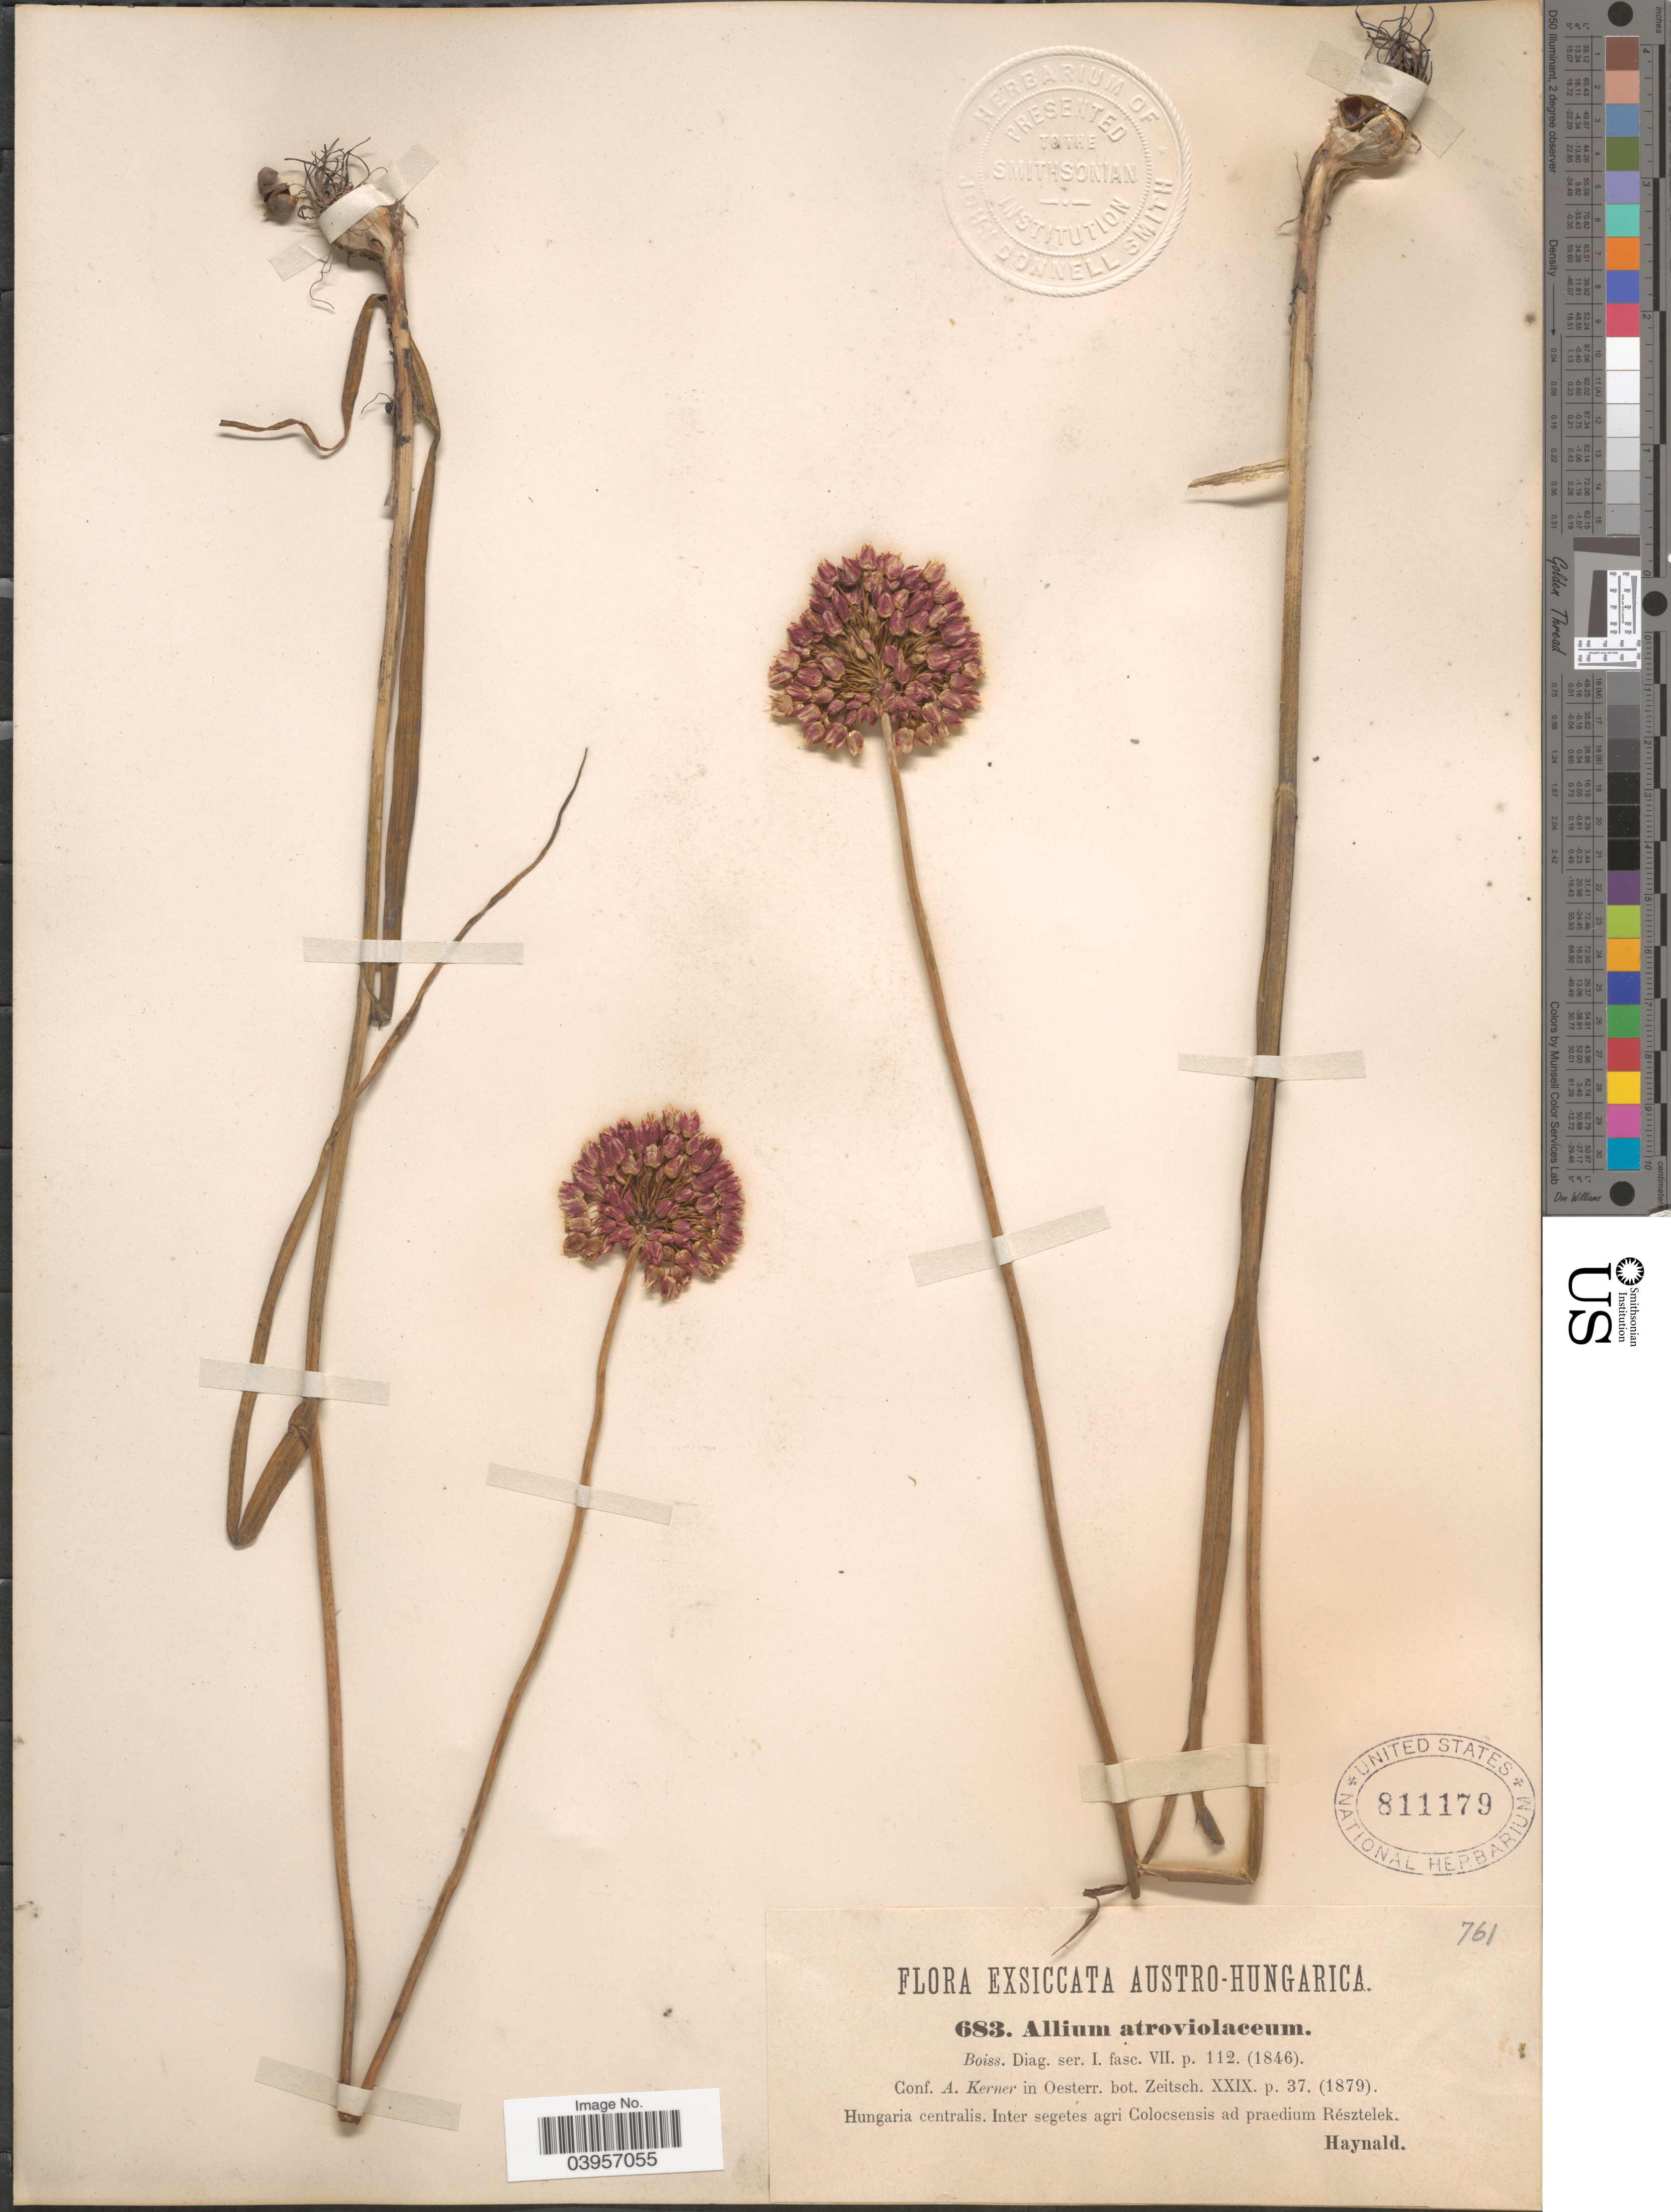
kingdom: Plantae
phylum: Tracheophyta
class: Liliopsida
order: Asparagales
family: Amaryllidaceae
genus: Allium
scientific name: Allium atroviolaceum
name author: Boiss.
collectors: -. Haynald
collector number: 683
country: Hungary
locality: Austro-Hungarica. Hungaria centralis. Inter segetes agri Colocsensis ad praedium Résztelek.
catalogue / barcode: US 811179